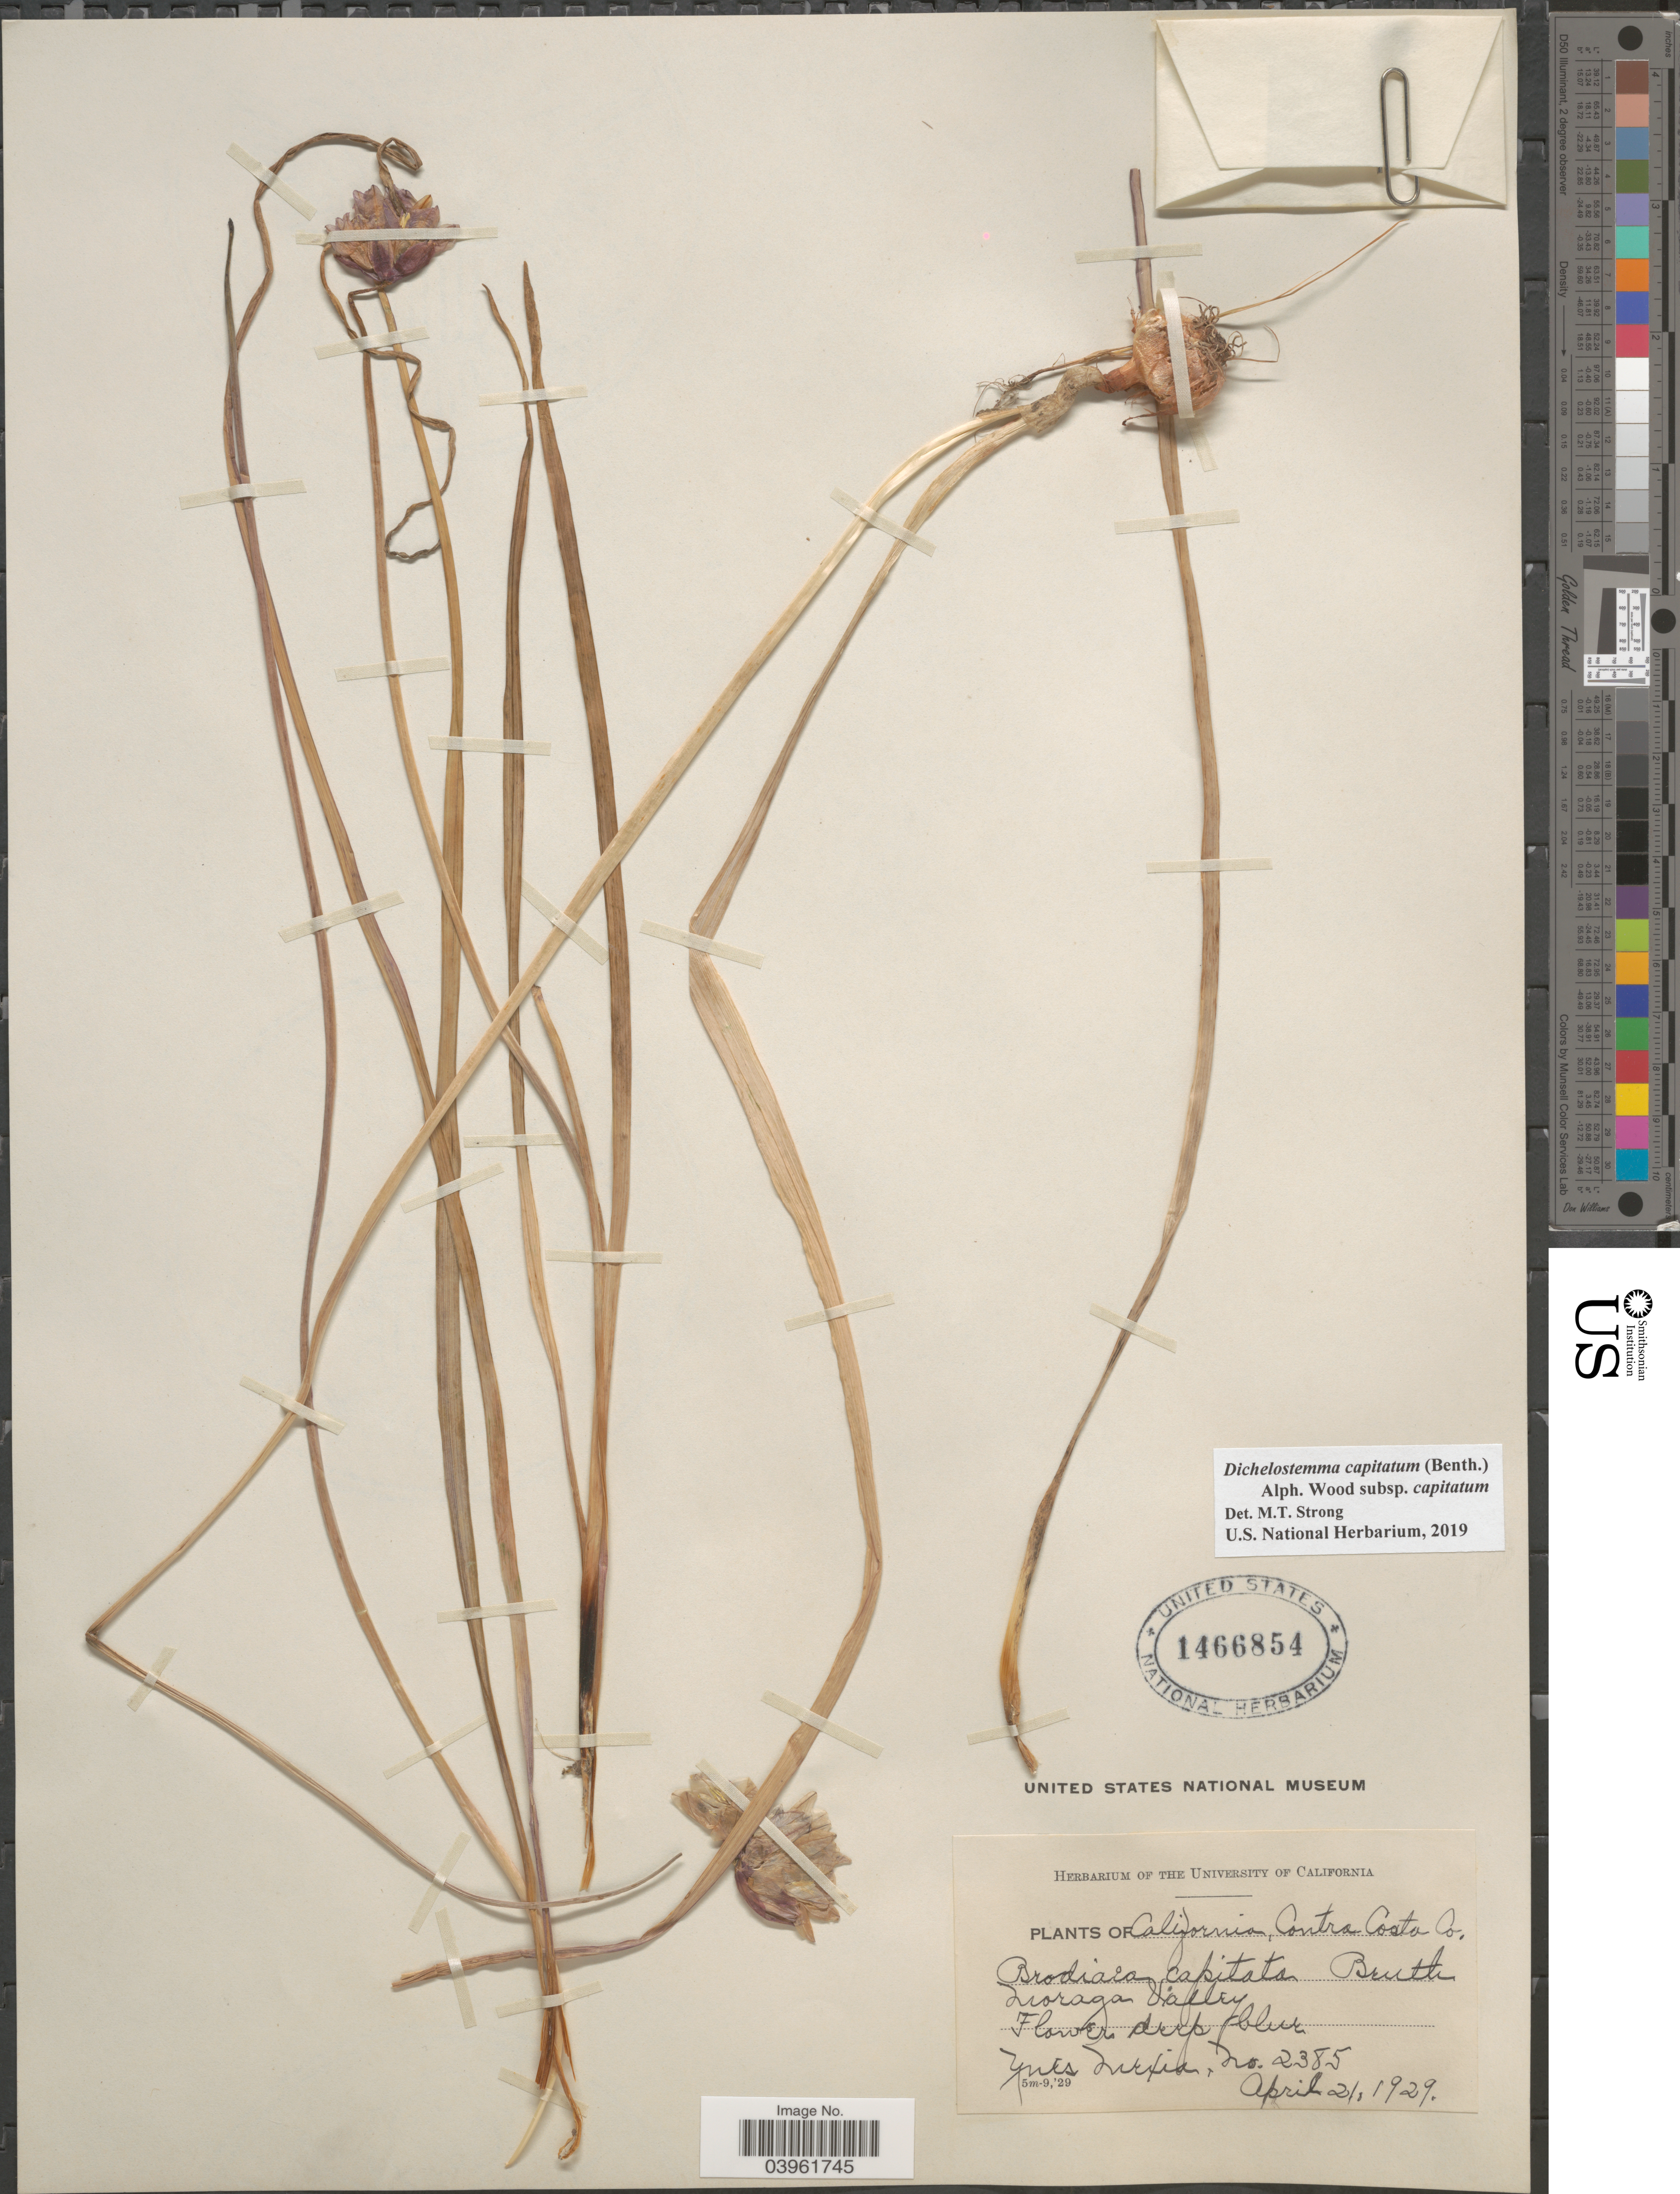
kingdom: Plantae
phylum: Tracheophyta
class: Liliopsida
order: Asparagales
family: Asparagaceae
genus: Dichelostemma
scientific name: Dichelostemma capitatum subsp. capitatum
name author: (Benth.) Alph. Wood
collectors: Y. Mexia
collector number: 2385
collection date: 1929-04-21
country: United States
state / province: California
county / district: Contra Costa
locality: Contra Costa Co. Moraga Valley.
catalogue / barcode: US 1466854